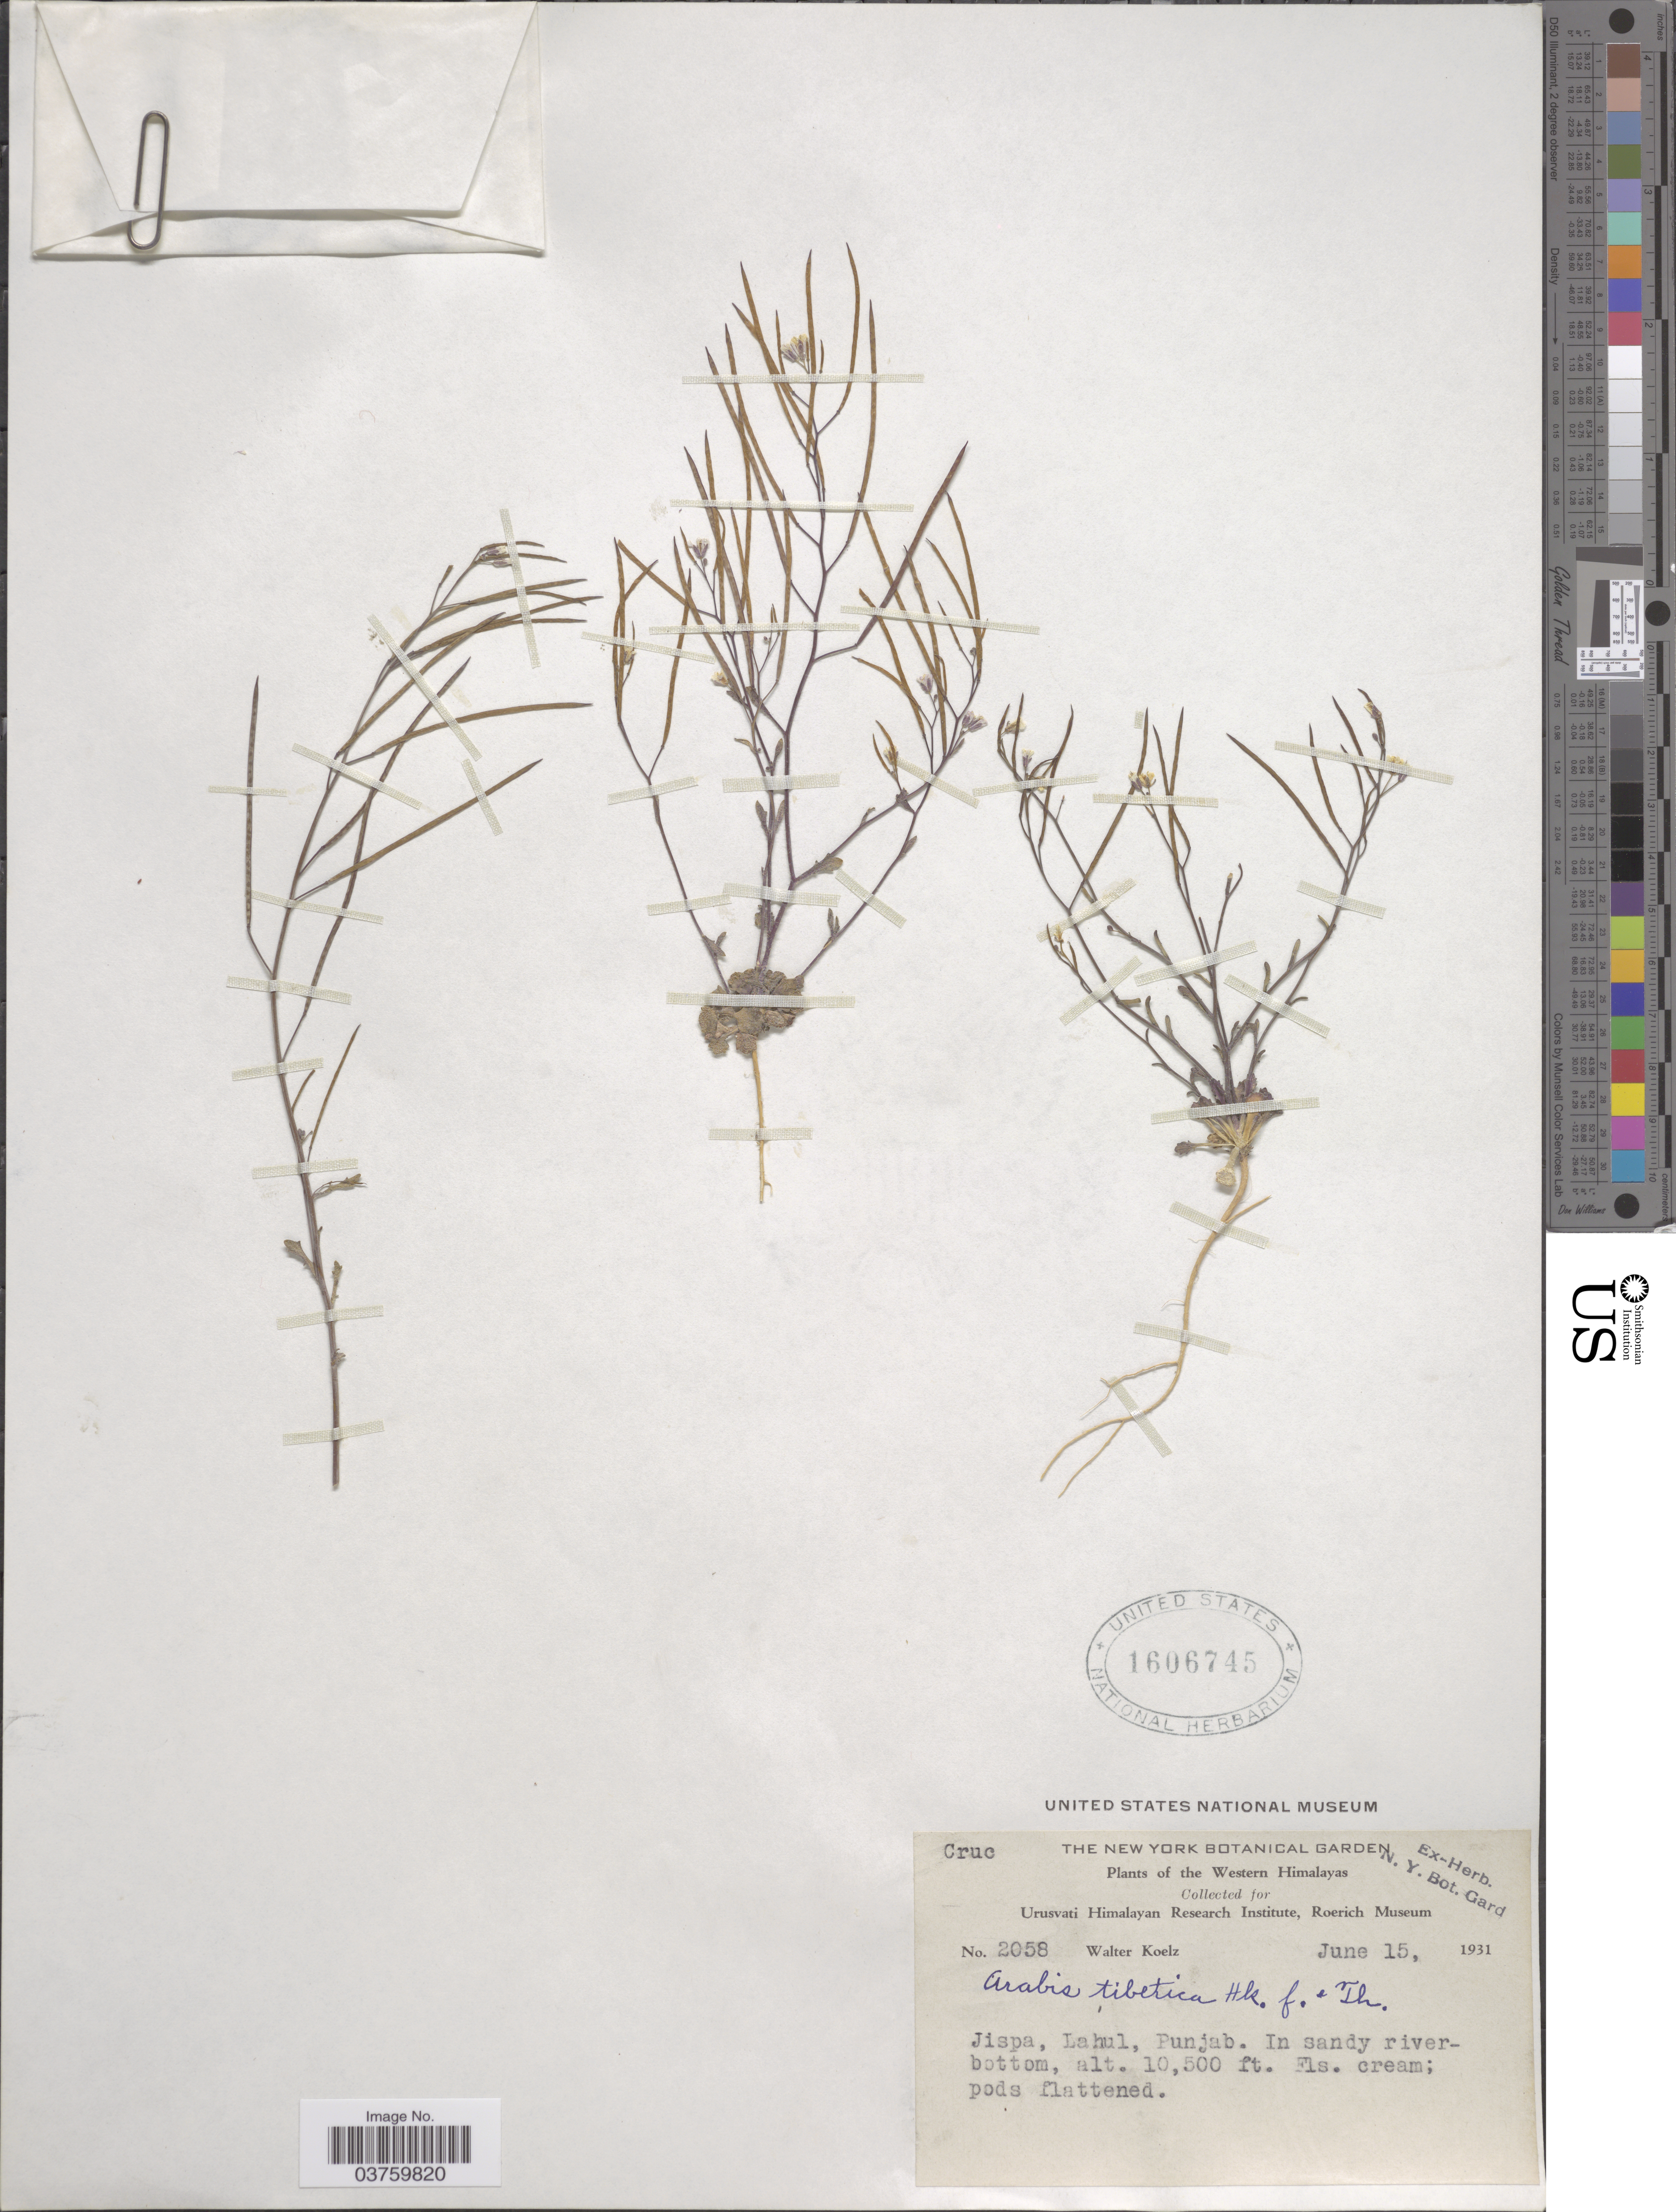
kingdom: Plantae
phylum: Tracheophyta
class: Magnoliopsida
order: Brassicales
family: Brassicaceae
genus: Arabis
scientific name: Arabis tibetica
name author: Hook. f. & Thomson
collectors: W. N. Koelz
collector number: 2058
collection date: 1931-06-15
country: India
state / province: Punjab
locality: Western Himalayas. Jispa, Lahul, Punjab.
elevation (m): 3200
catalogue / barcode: US 1606745